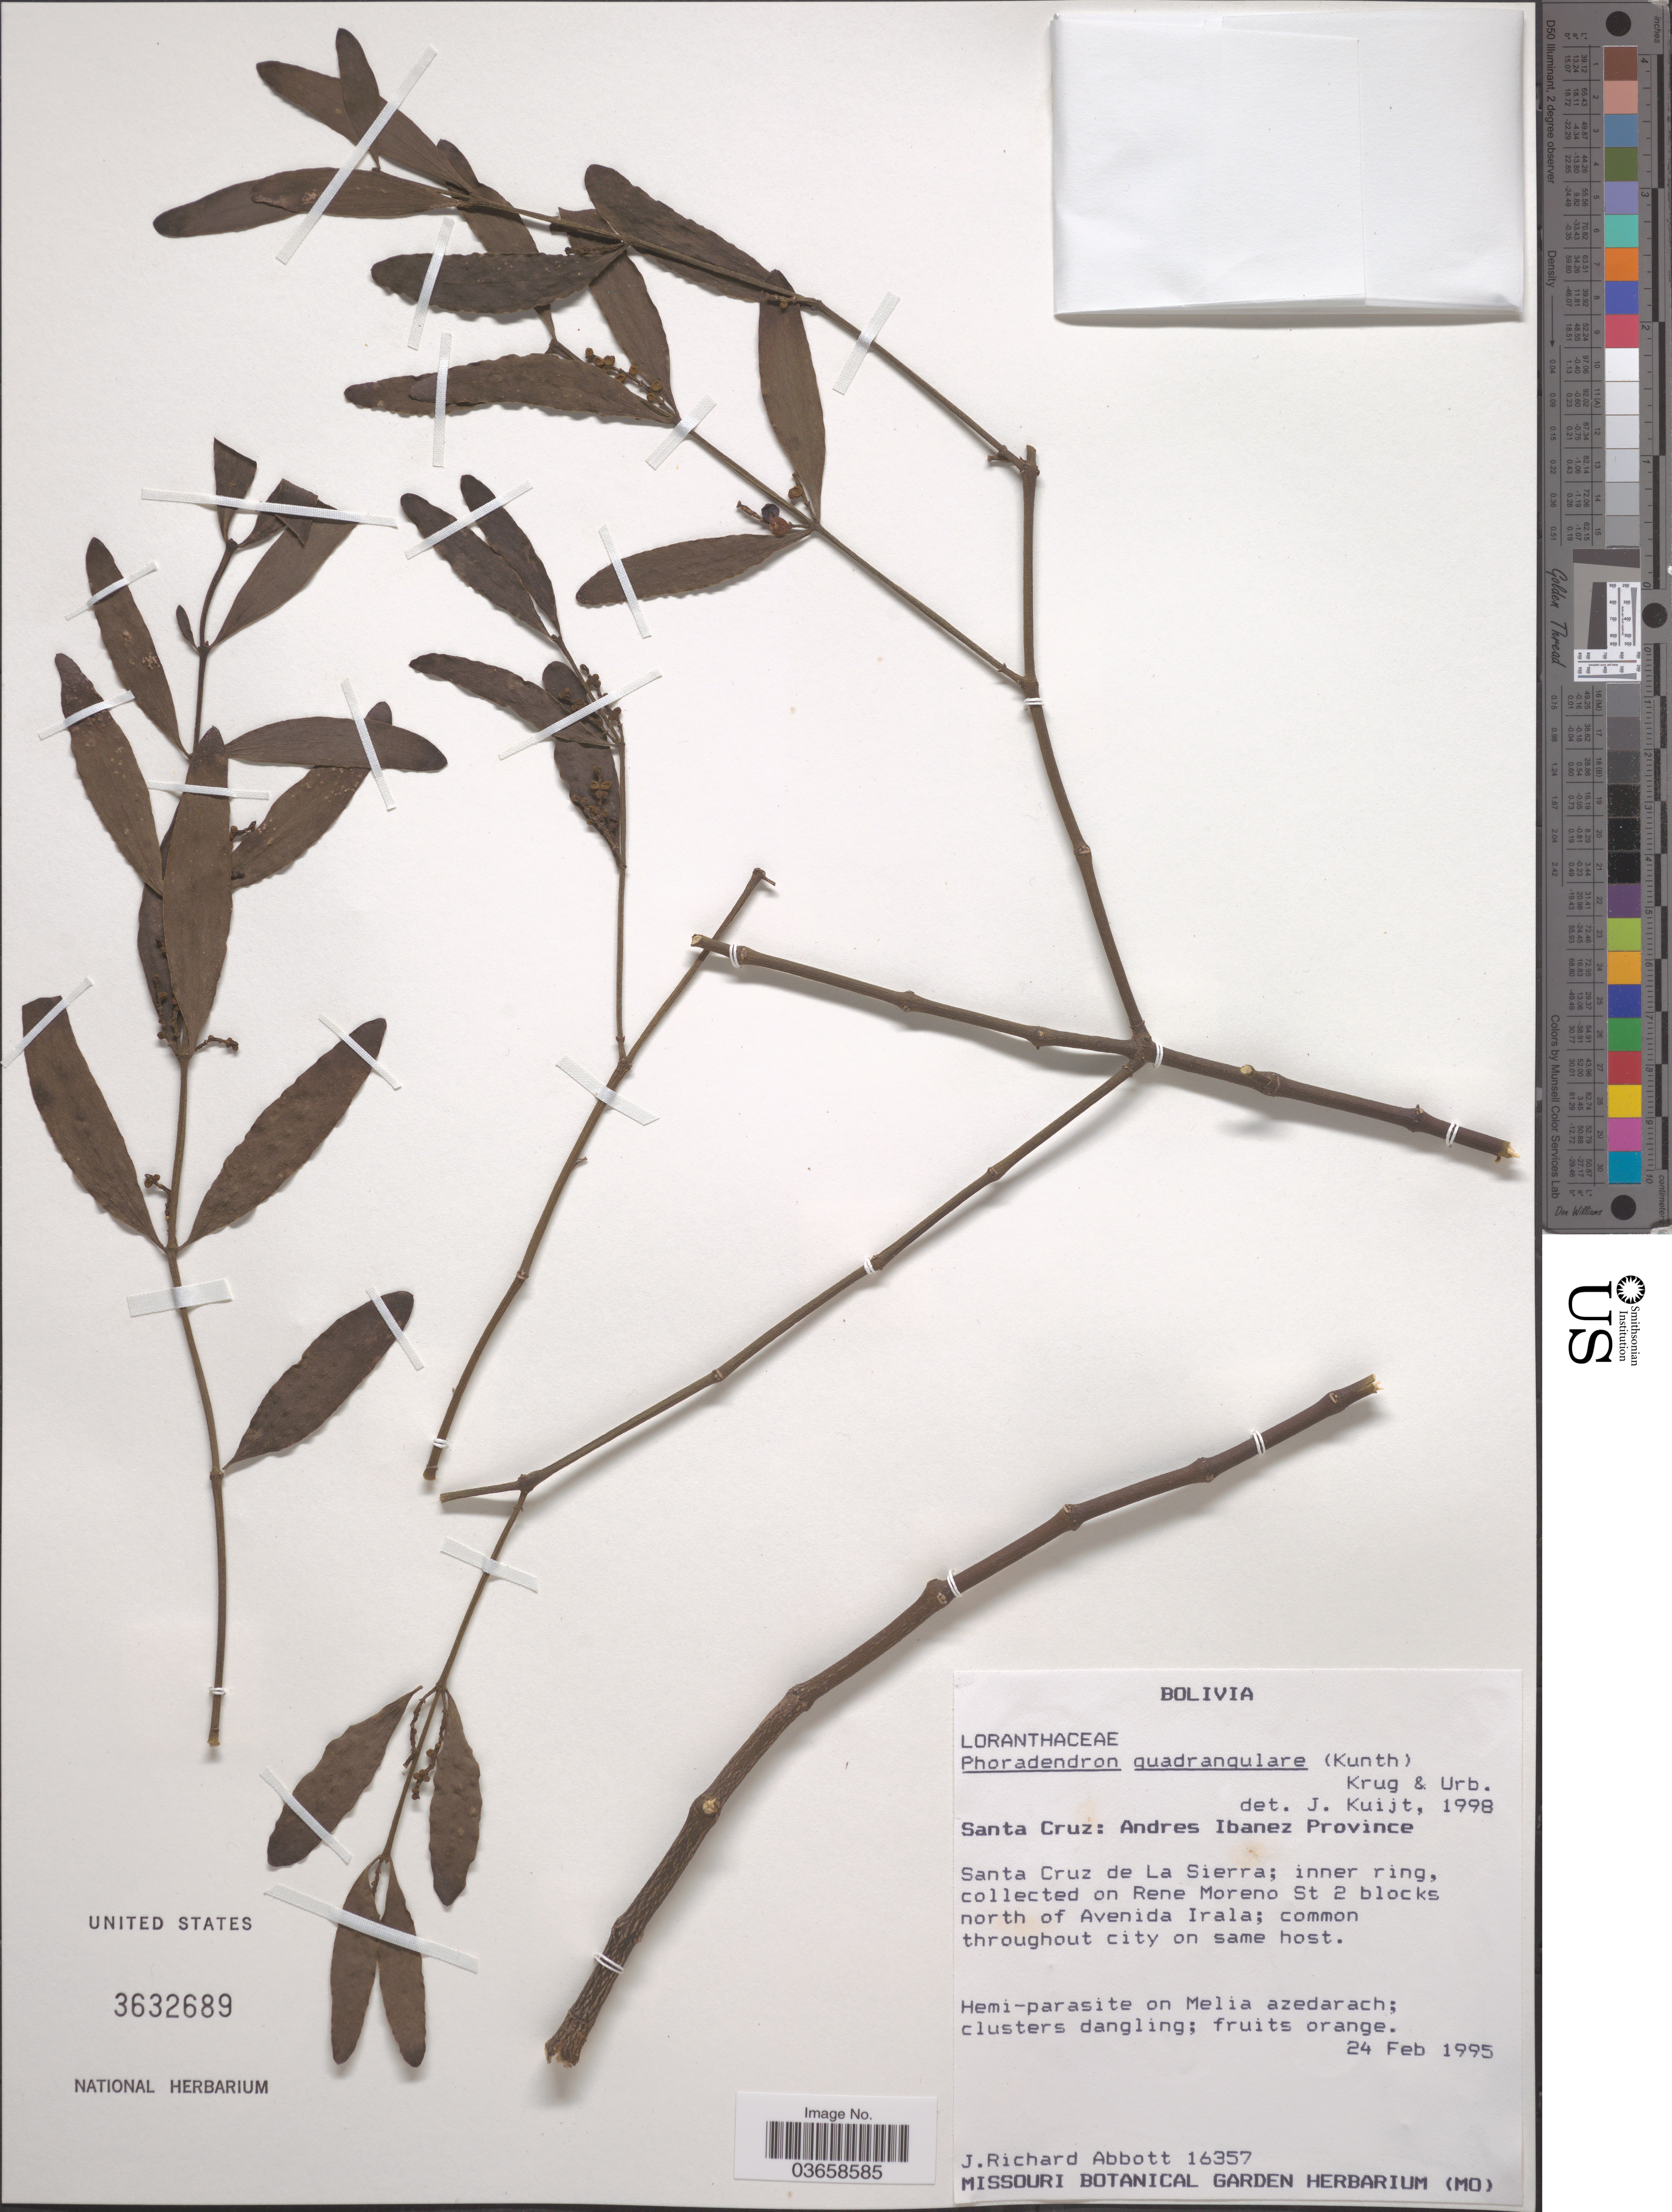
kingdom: Plantae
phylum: Tracheophyta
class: Magnoliopsida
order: Santalales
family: Viscaceae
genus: Phoradendron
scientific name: Phoradendron quadrangulare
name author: (Kunth) Griseb.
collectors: J. R. Abbott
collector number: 16357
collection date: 1995-02-24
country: Bolivia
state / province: Santa Cruz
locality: Andres Ibanez Province. Santa Cruz de La Sierra; inner ring, collected on Rene Moreno St 2 blocks north of Avenida Irala.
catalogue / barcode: US 3632689